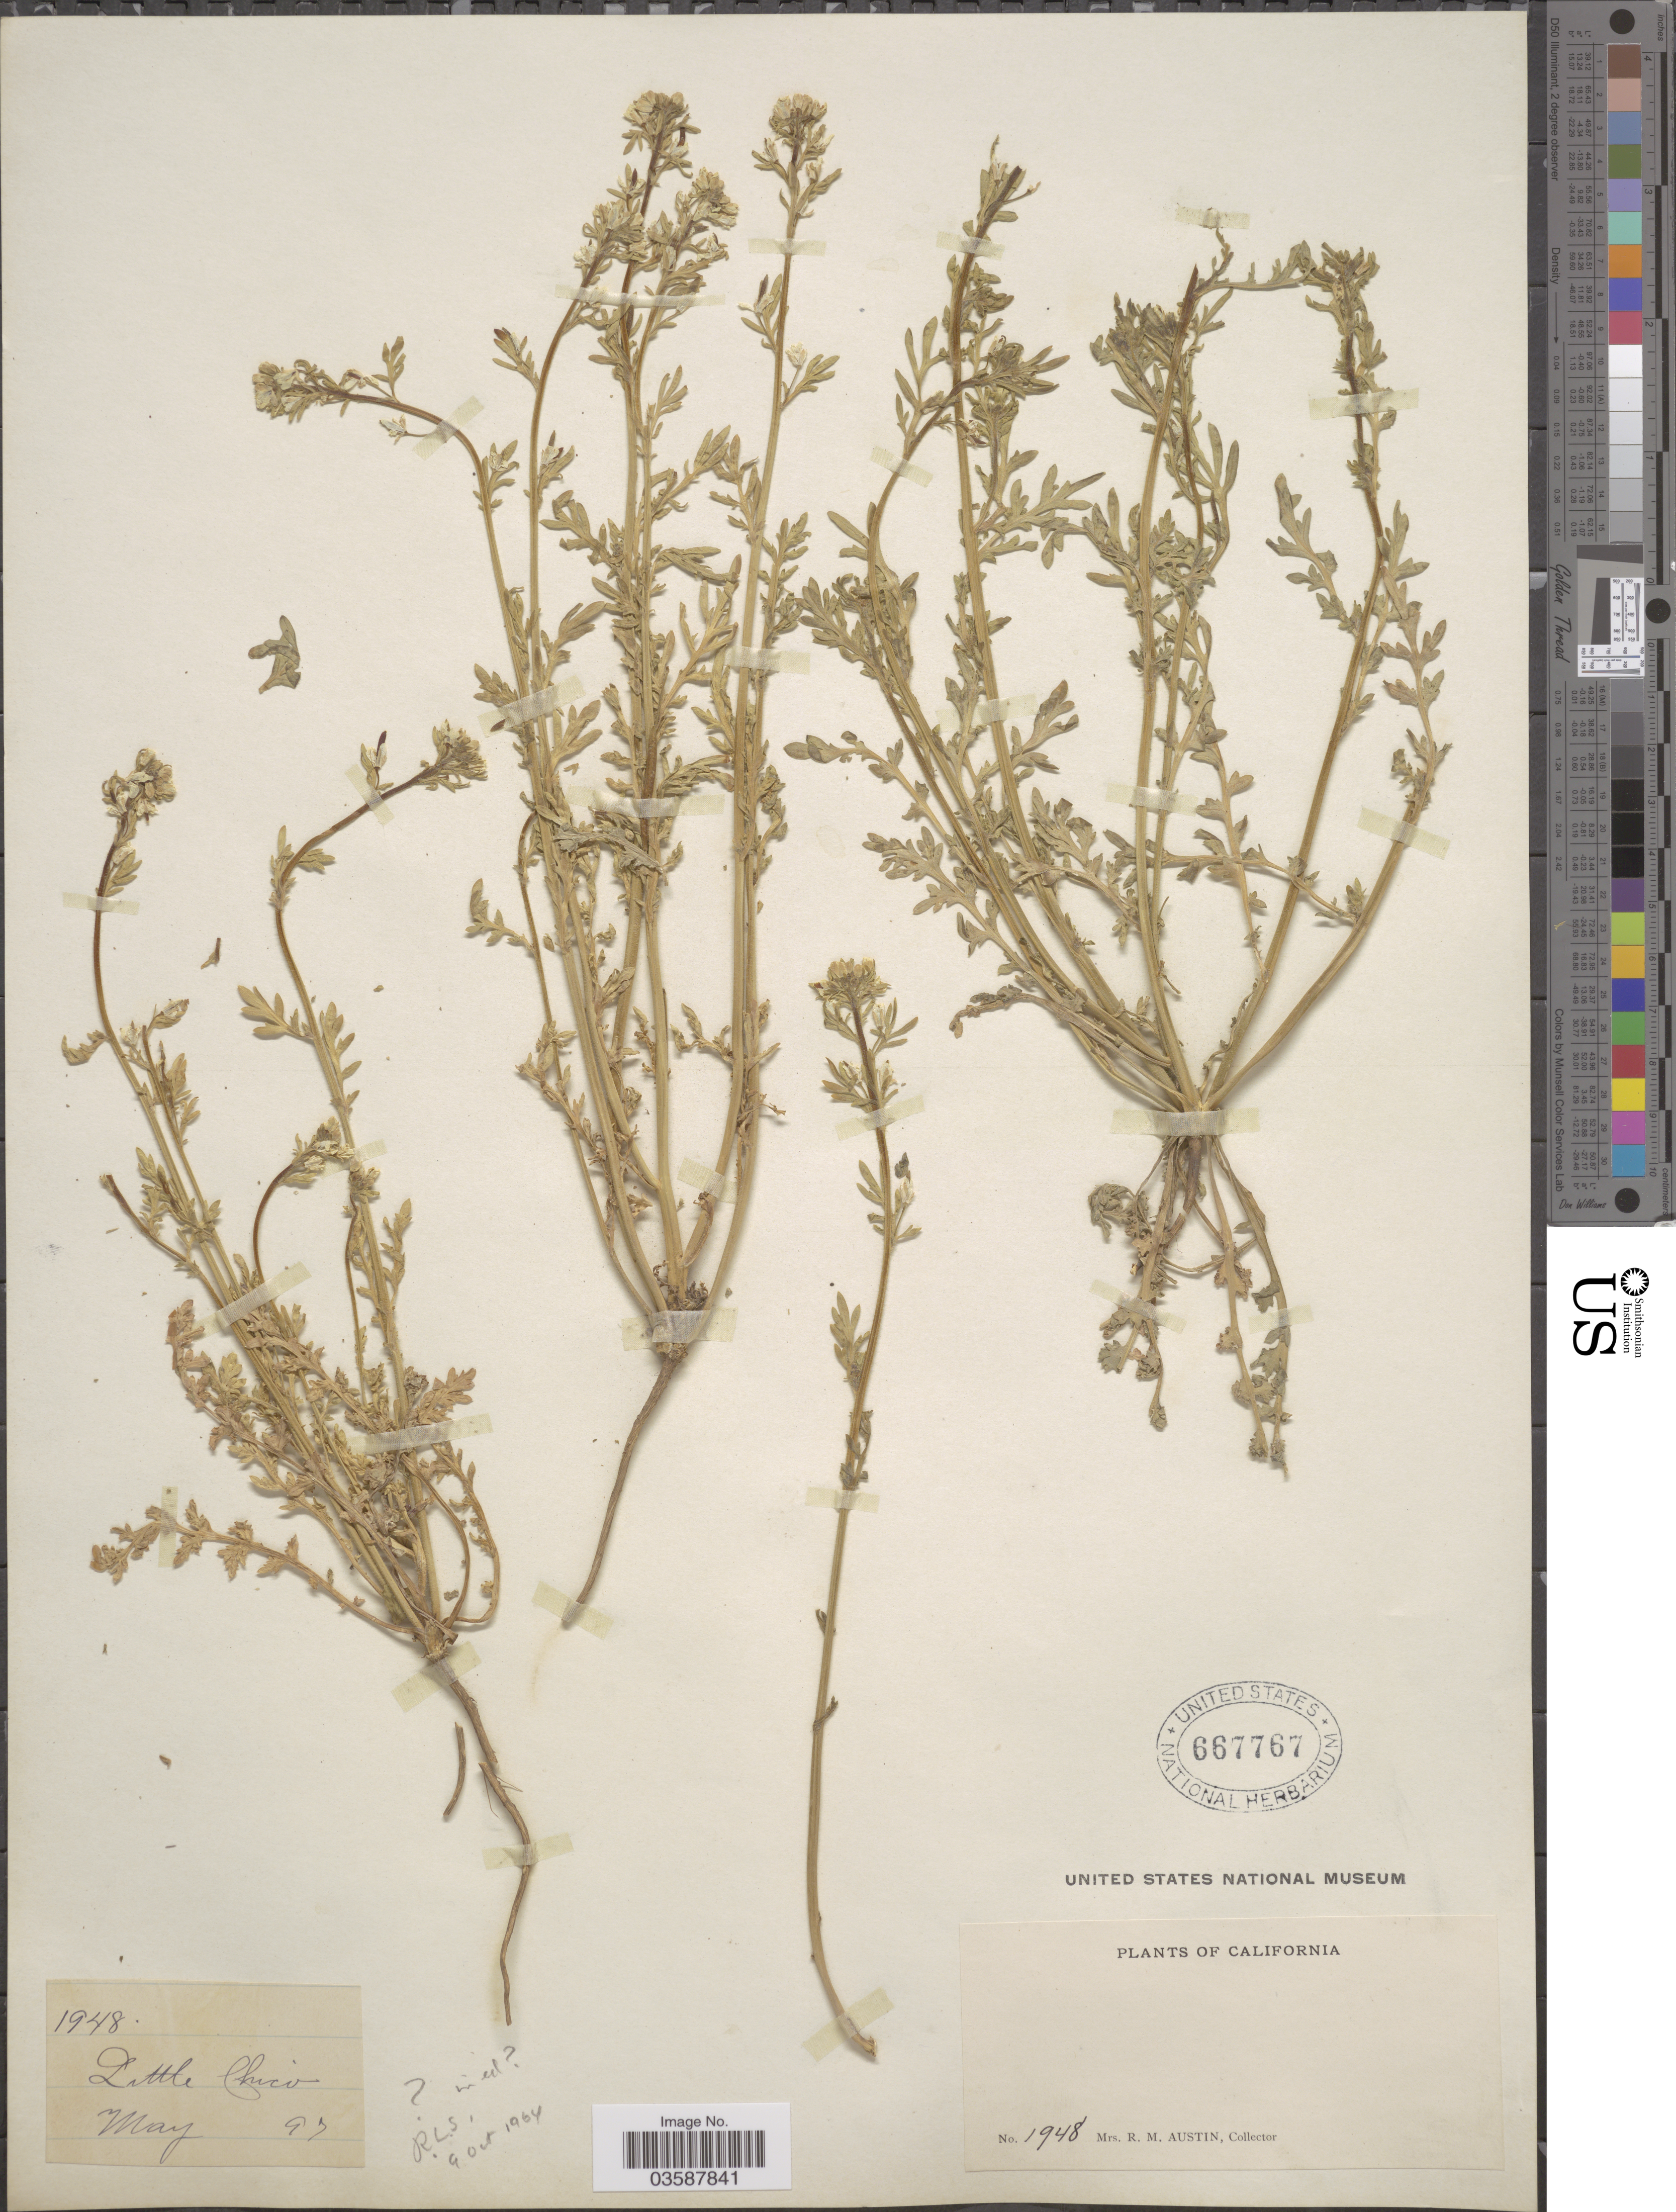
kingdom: Plantae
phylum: Tracheophyta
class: Magnoliopsida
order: Brassicales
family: Brassicaceae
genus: Rorippa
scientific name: Rorippa sp.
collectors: R. Austin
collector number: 1948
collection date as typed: Transcribed d/m/y: /5/97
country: United States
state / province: California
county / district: Butte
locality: Little Chico.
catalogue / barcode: US 667767